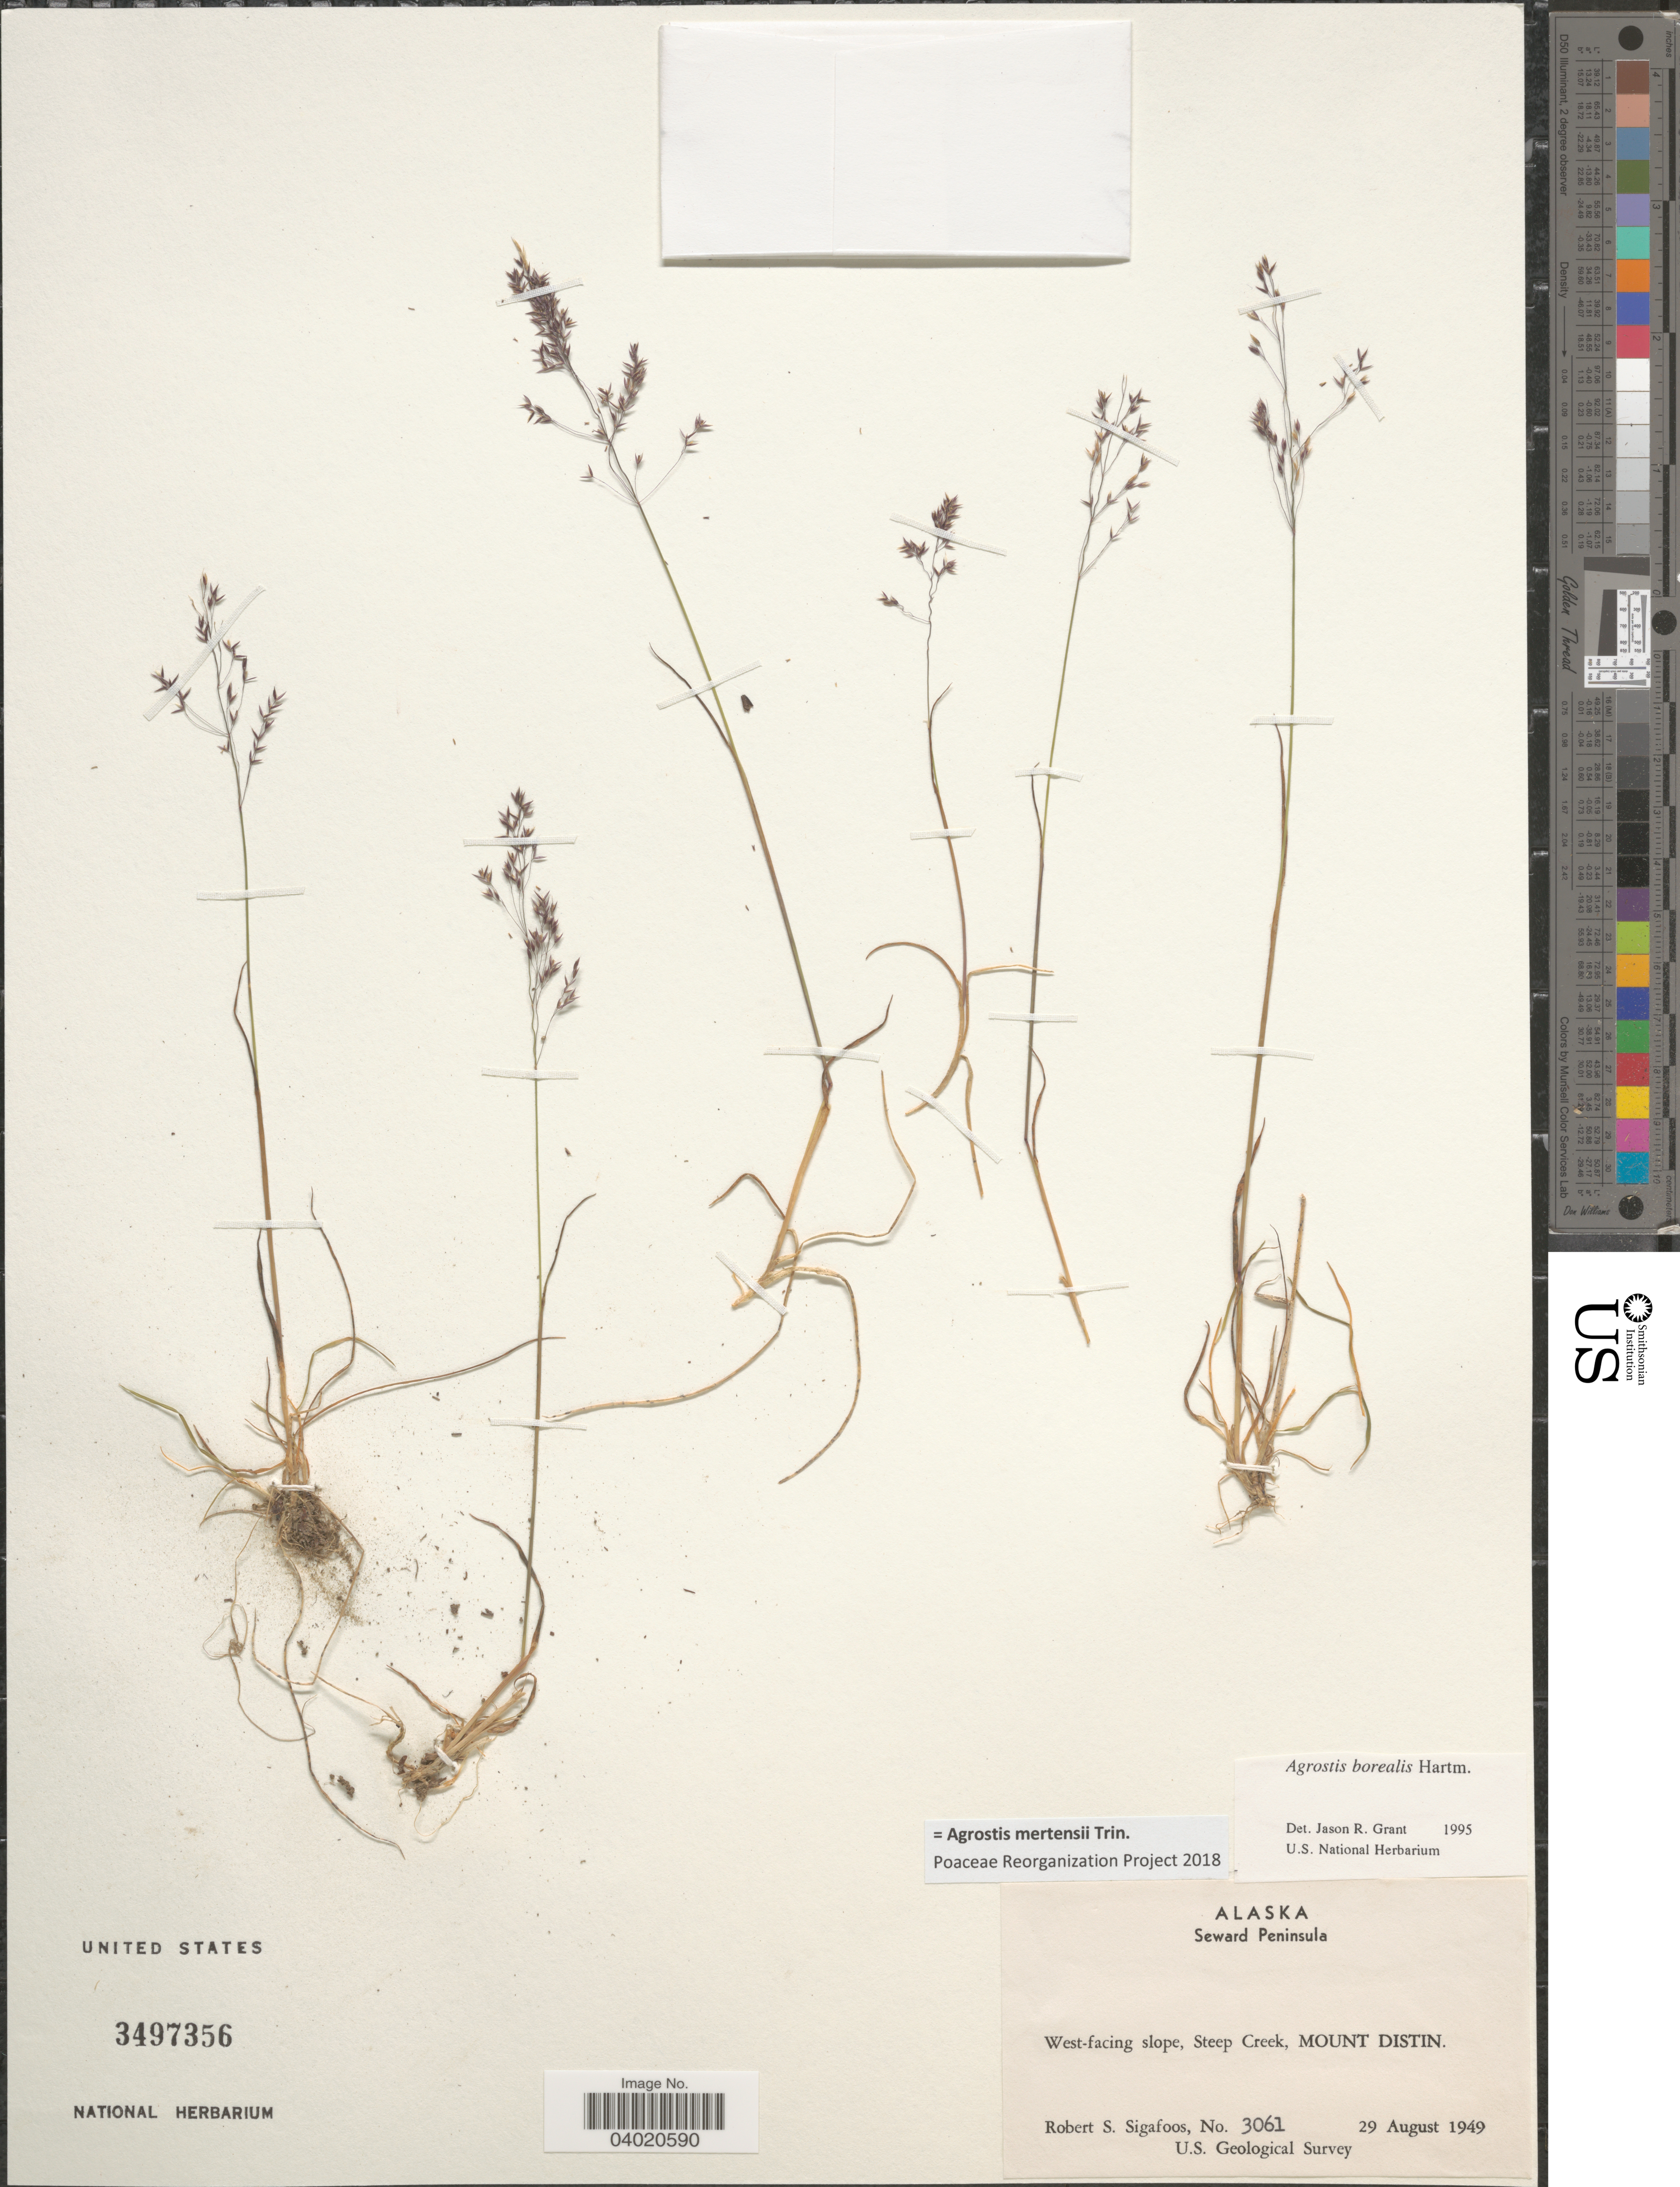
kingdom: Plantae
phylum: Tracheophyta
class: Liliopsida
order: Poales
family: Poaceae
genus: Agrostis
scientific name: Agrostis mertensii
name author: Trin.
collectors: R. Sigafoos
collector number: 3061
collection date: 1949-08-29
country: United States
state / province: Alaska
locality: Seward Peninsula. West-facing slope, Steep Creek, Mount Distin.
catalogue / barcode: US 3497356